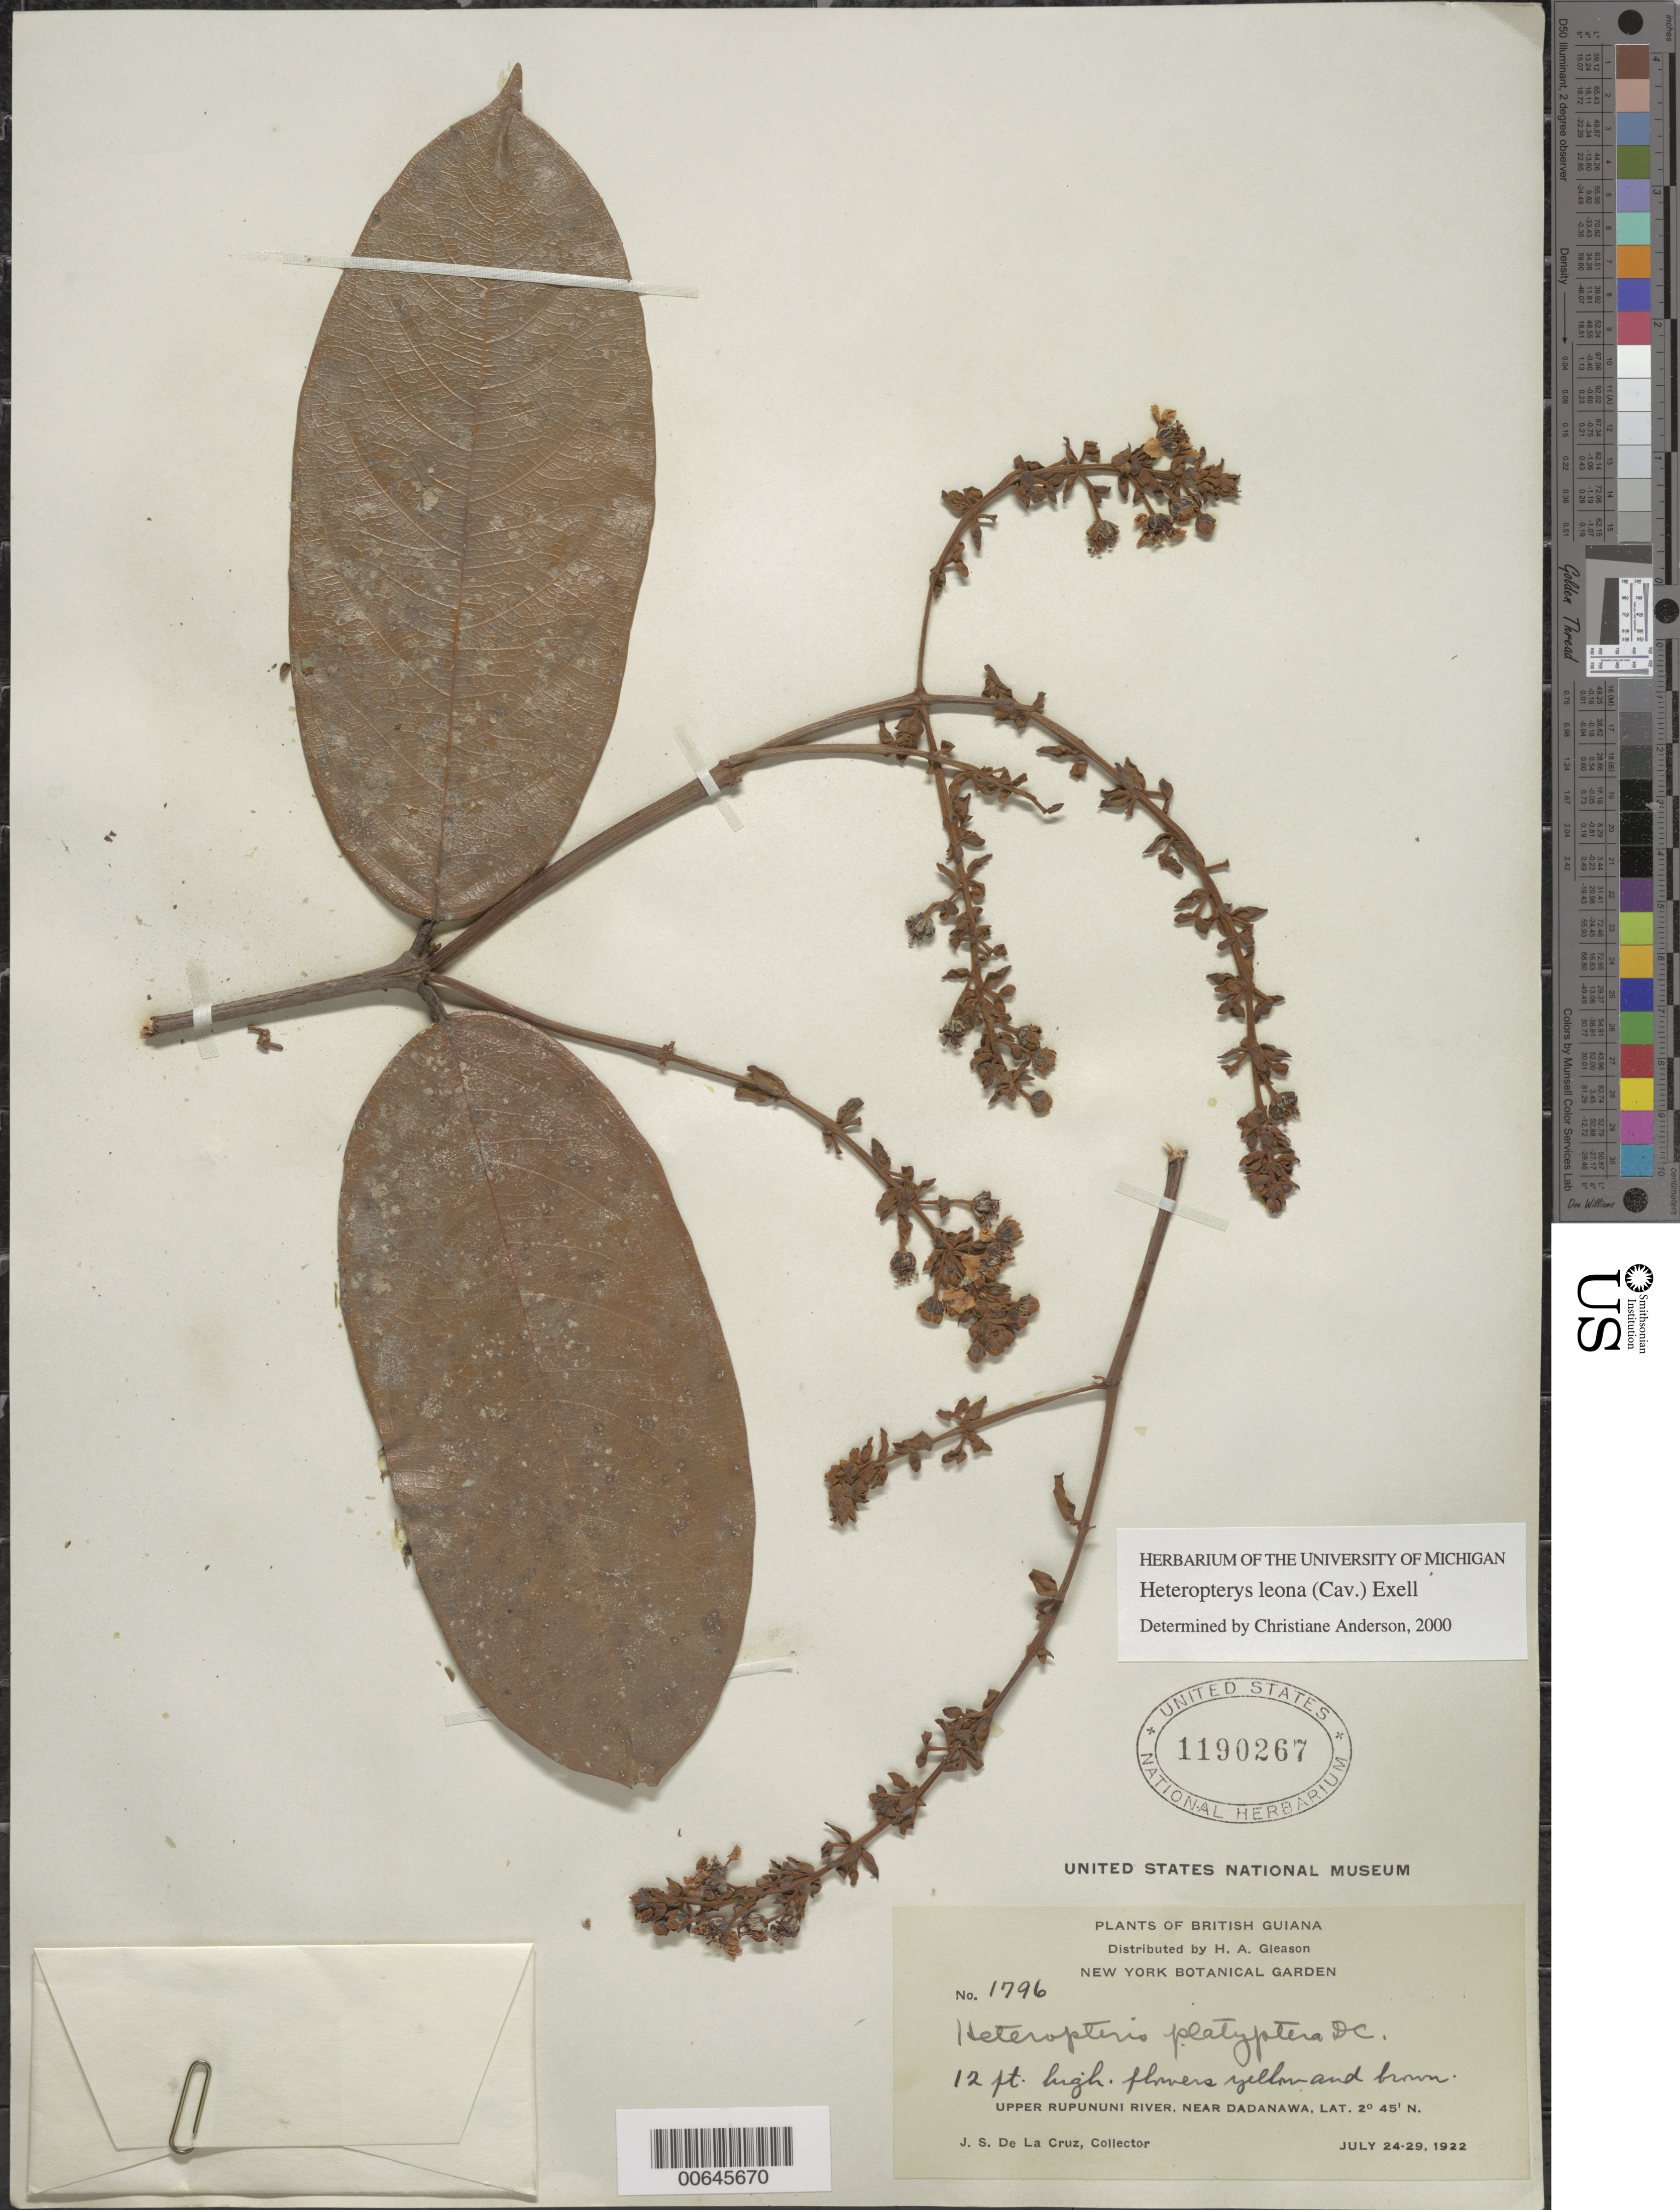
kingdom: Plantae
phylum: Tracheophyta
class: Magnoliopsida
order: Malpighiales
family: Malpighiaceae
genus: Heteropterys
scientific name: Heteropterys leona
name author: (Cav.) Exell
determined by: Anderson, C.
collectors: J. S. de la Cruz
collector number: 1796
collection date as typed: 24-Jul-22 to 29-Jul-22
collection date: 1922-07-24/1922-07-29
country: Guyana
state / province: U. Takutu-U. Essequibo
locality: Dadanawa, near, upper Rupununi R.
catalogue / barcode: US 1190267